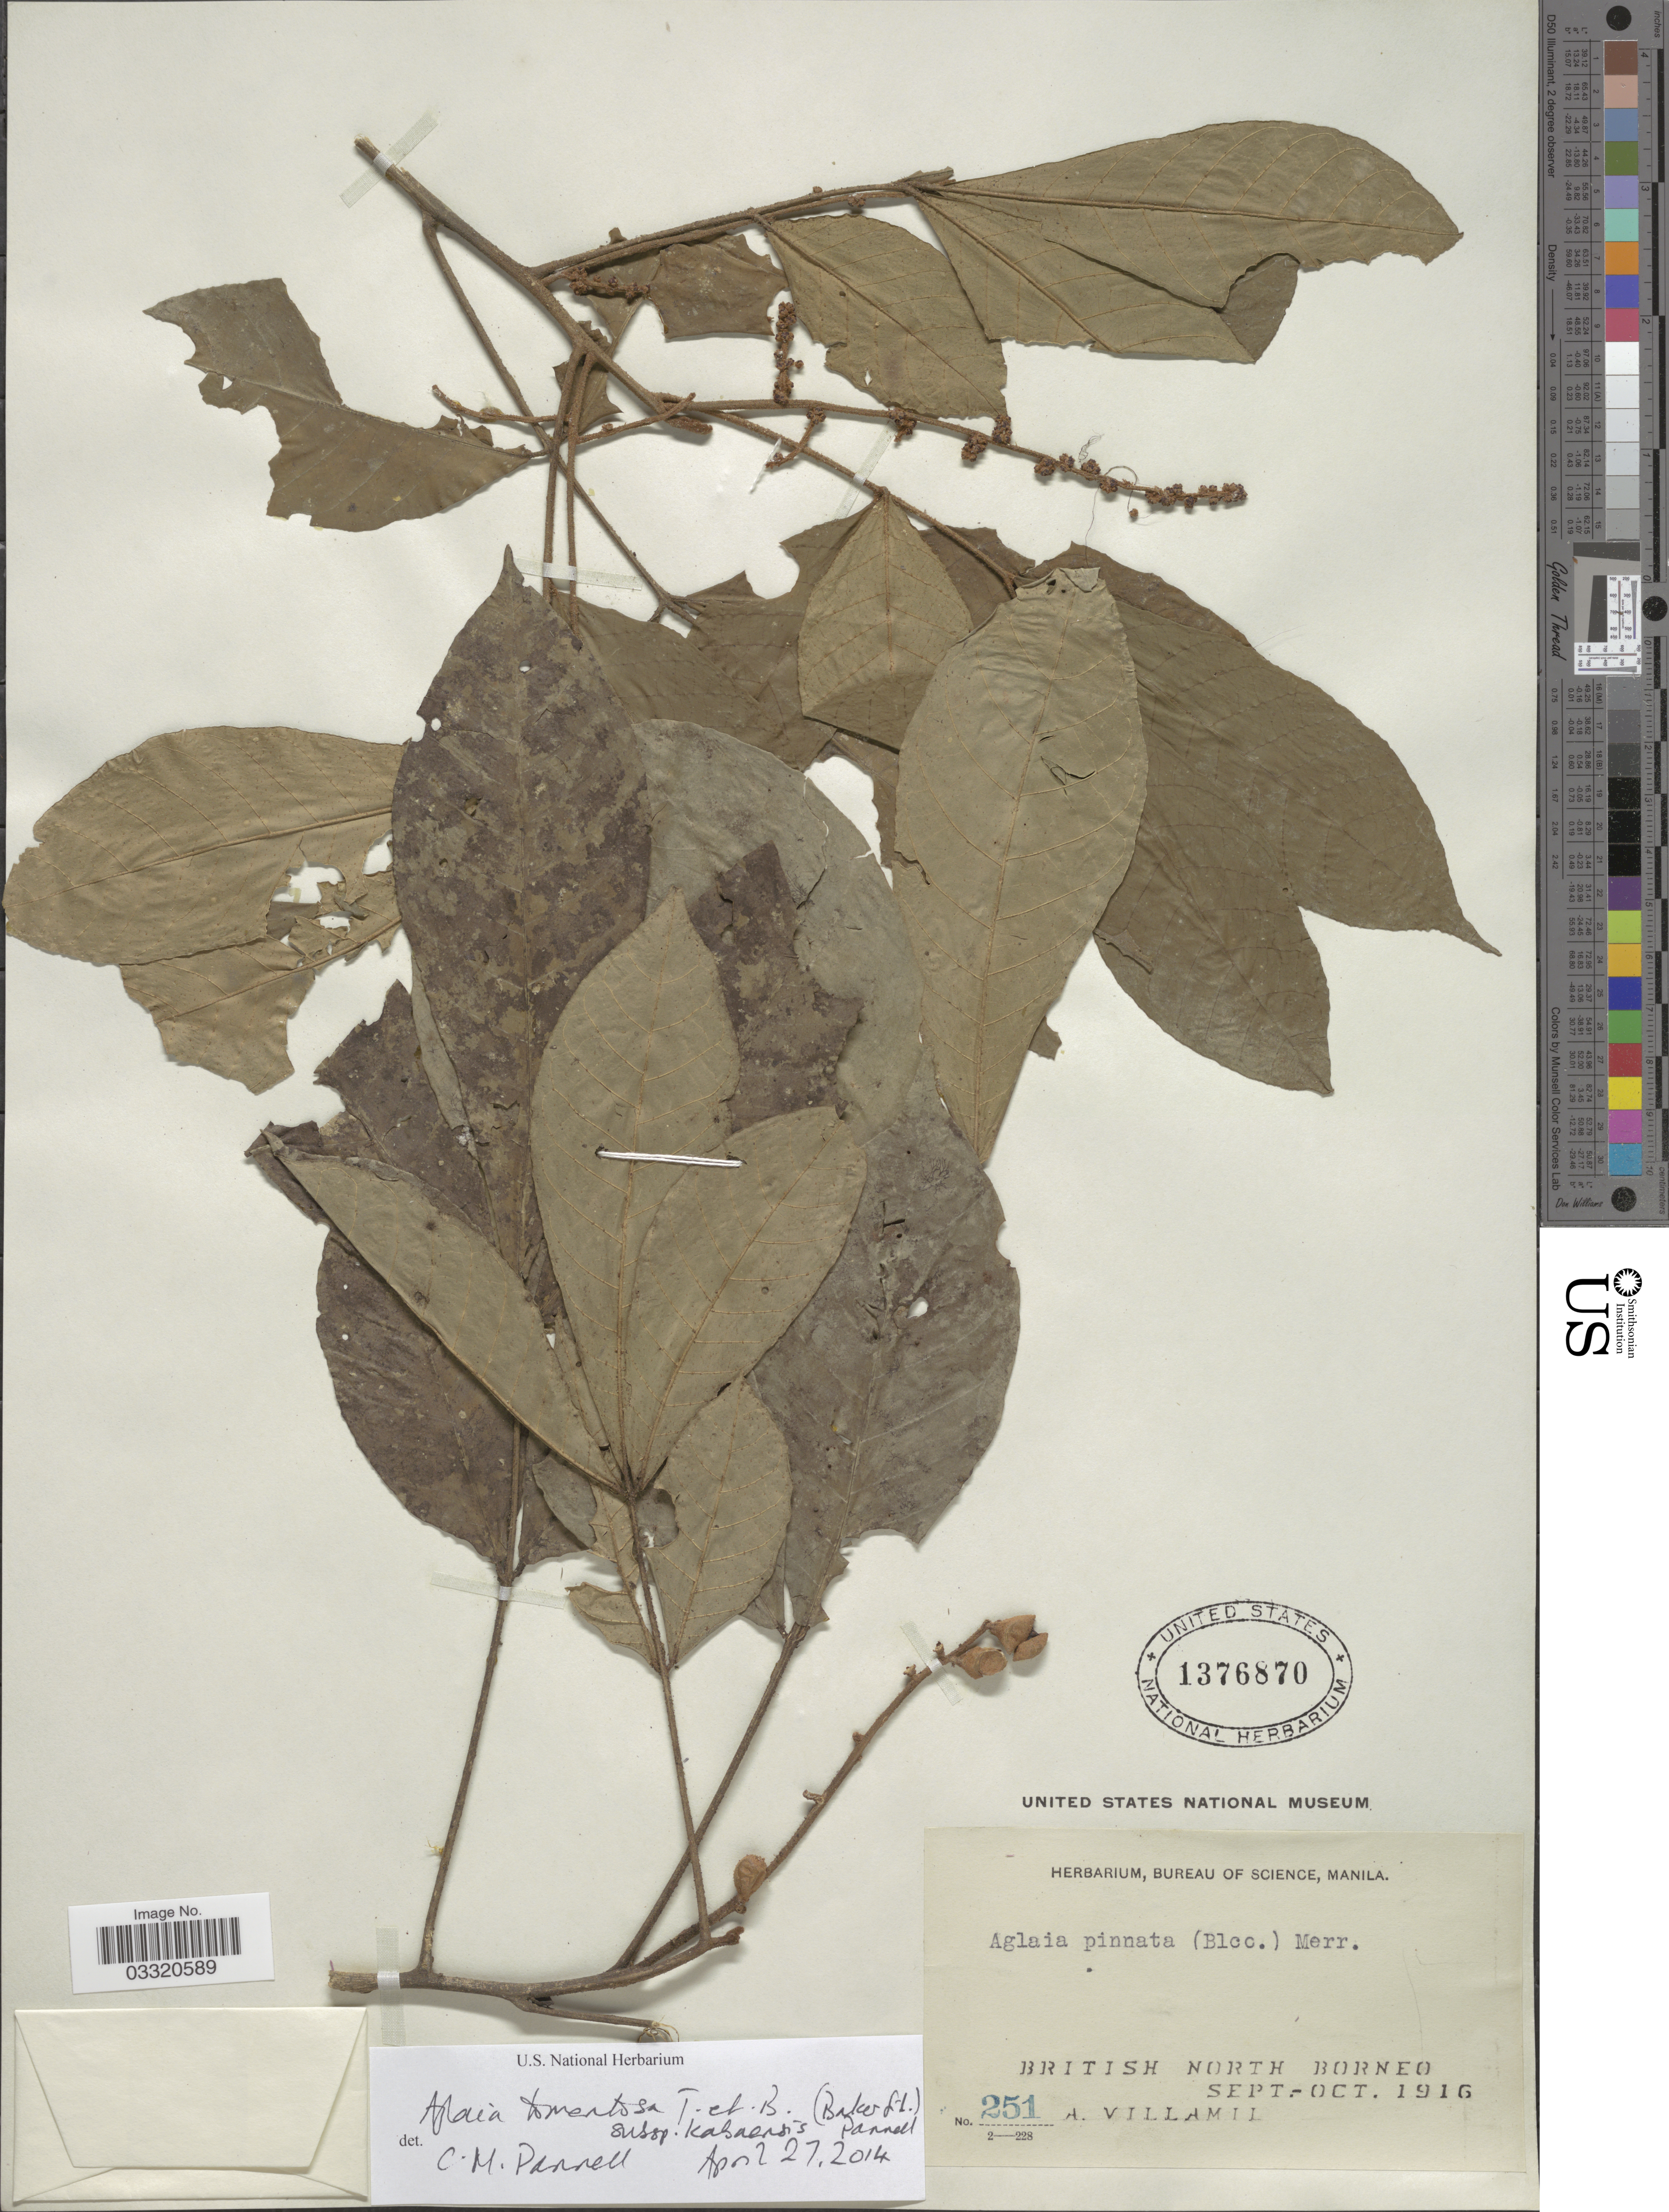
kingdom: Plantae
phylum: Tracheophyta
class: Magnoliopsida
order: Sapindales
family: Meliaceae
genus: Aglaia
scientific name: Aglaia tomentosa subsp. kabaensis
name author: (Baker f.) Pannell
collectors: A. Villamil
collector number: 251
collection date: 1916-09/1916-10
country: Malaysia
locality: British North Borneo.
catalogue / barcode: US 1376870